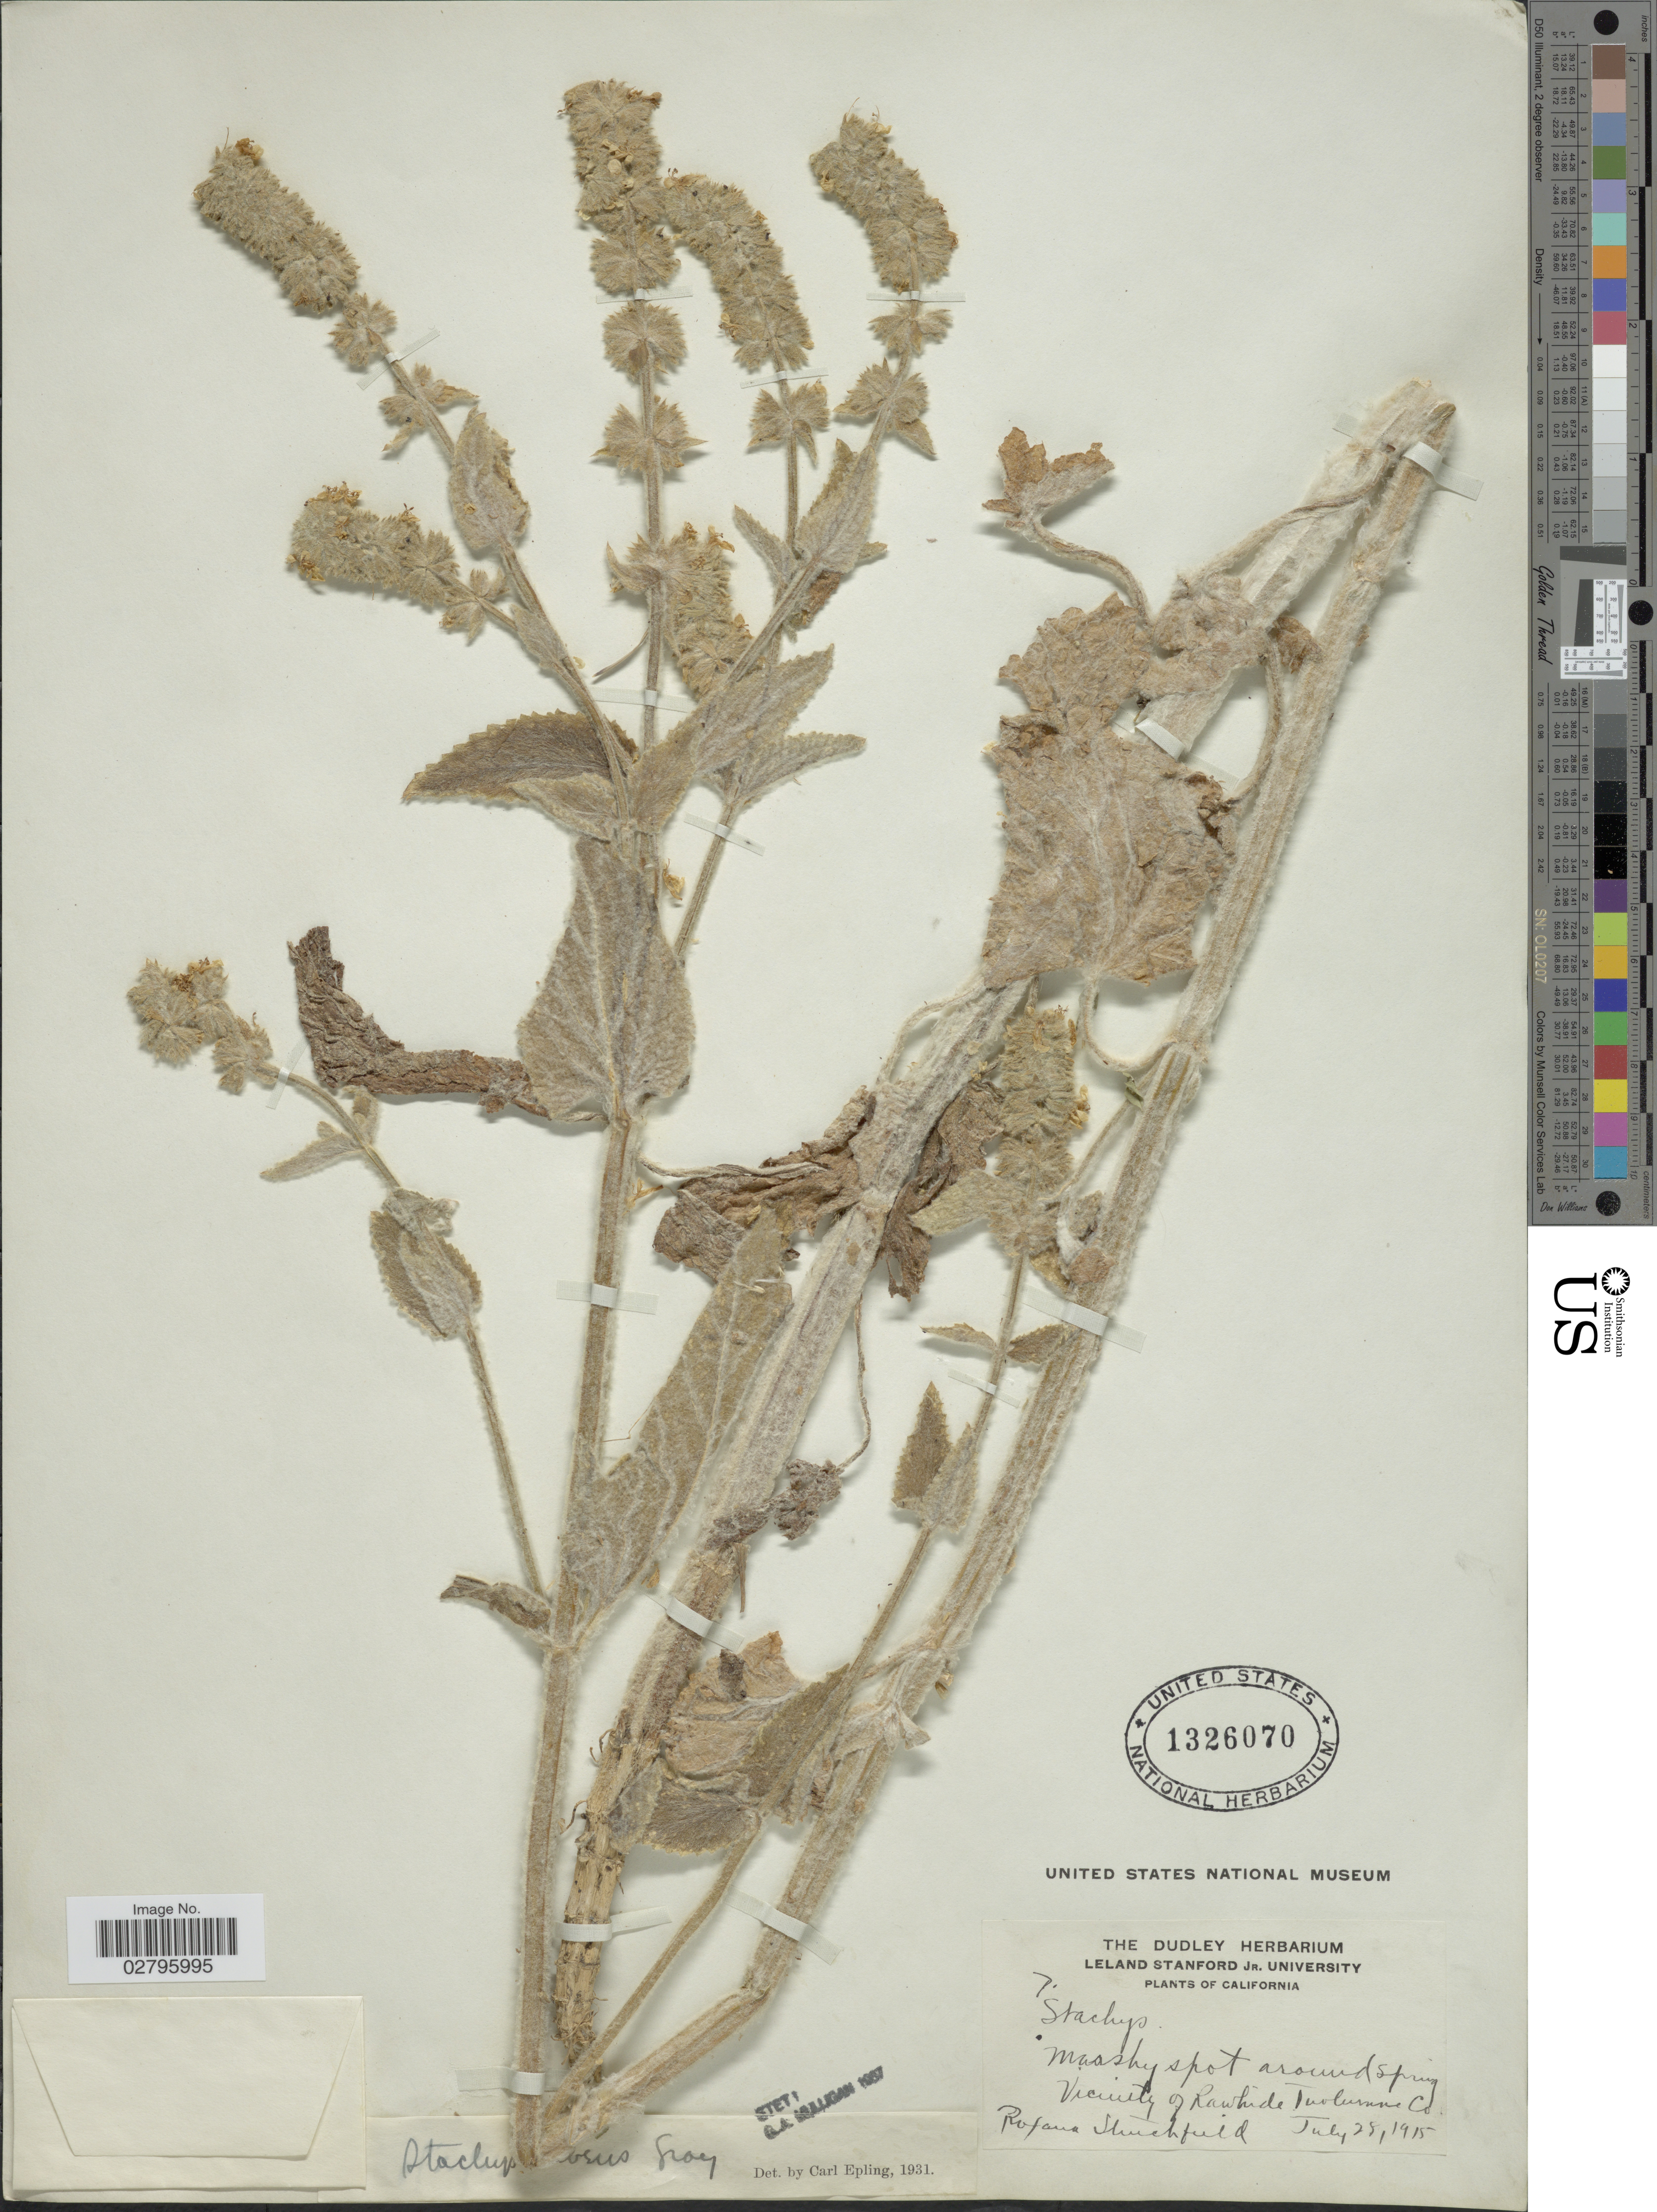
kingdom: Plantae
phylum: Tracheophyta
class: Magnoliopsida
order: Lamiales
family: Lamiaceae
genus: Stachys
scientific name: Stachys albens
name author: A. Gray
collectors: R. S. Ferris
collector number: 7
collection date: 1915-07-28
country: United States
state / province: California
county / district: Tuolumne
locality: Marshy spot around Spring Vicinity of Rawhide Tuolumne Co.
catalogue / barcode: US 1326070